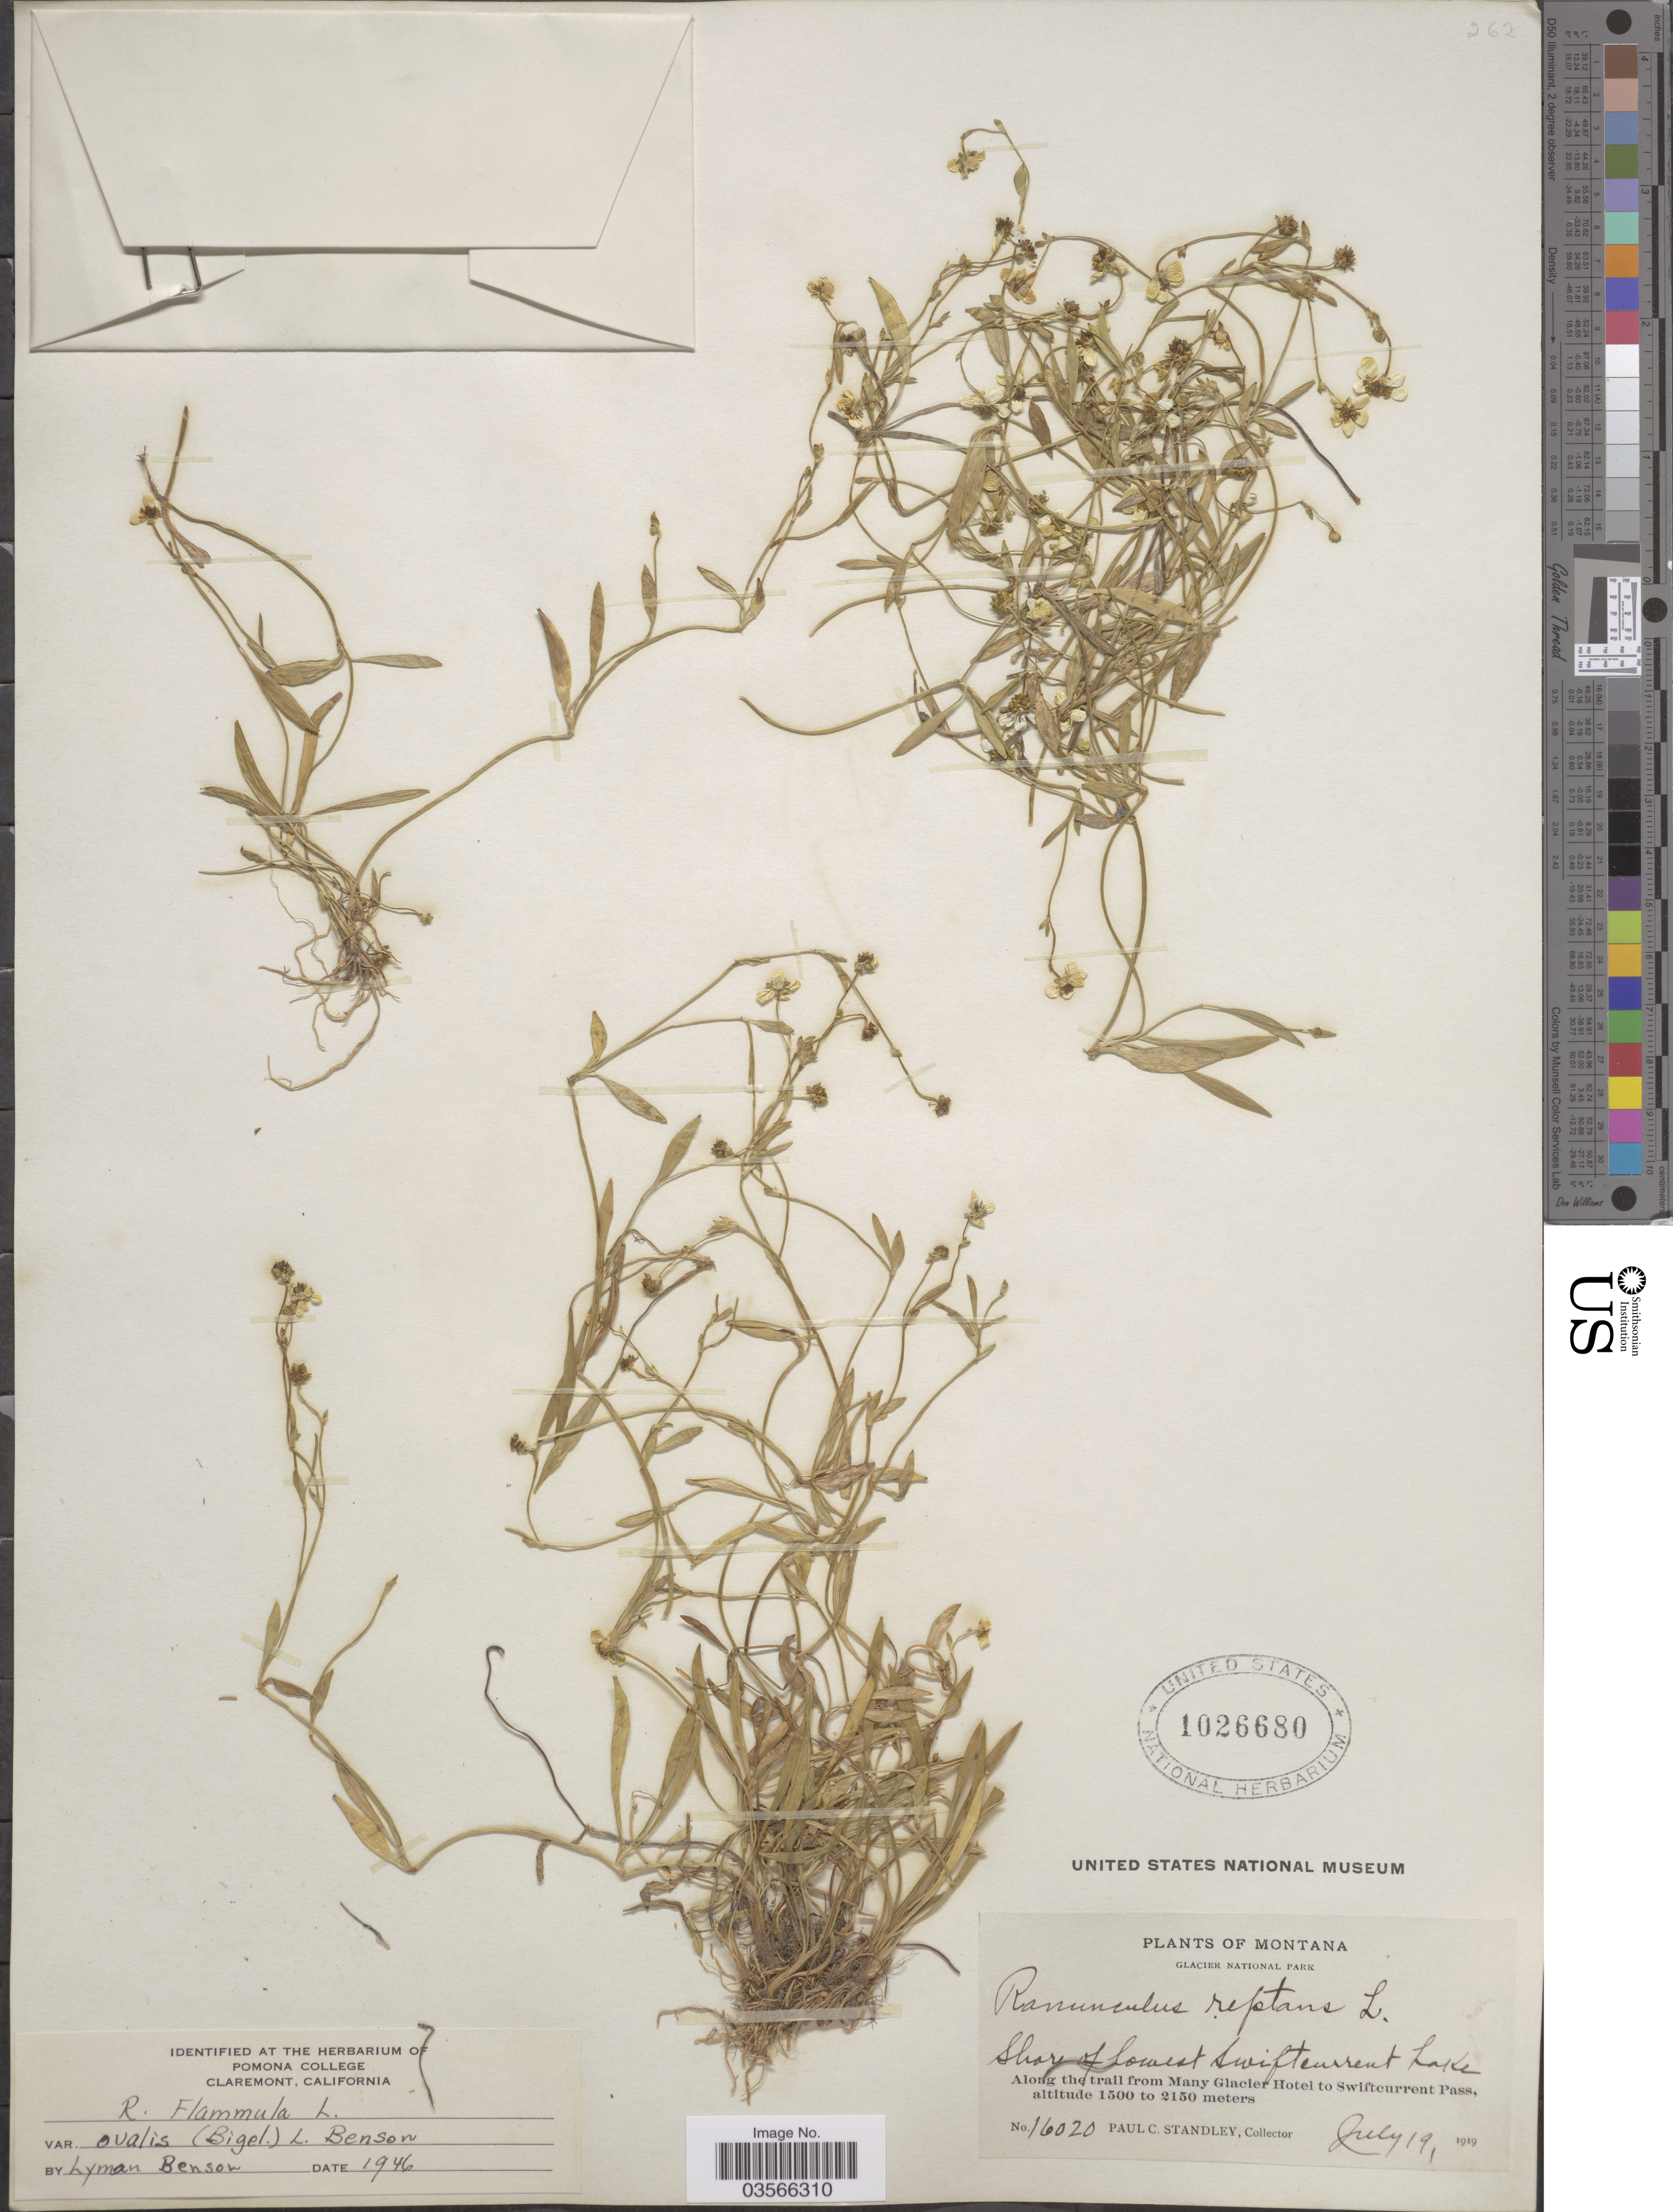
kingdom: Plantae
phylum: Tracheophyta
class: Magnoliopsida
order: Ranunculales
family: Ranunculaceae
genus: Ranunculus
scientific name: Ranunculus flammula var. ovalis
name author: (J.M. Bigelow) L.D. Benson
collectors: P. C. Standley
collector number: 16020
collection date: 1919-07-19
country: United States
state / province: Montana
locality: Glacier National Park. Shore of Lowest Swiftcurrent Lake. Along the trail from Many Glacier Hotel to Swiftcurrent Pass.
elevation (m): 1500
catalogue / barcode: US 1026680